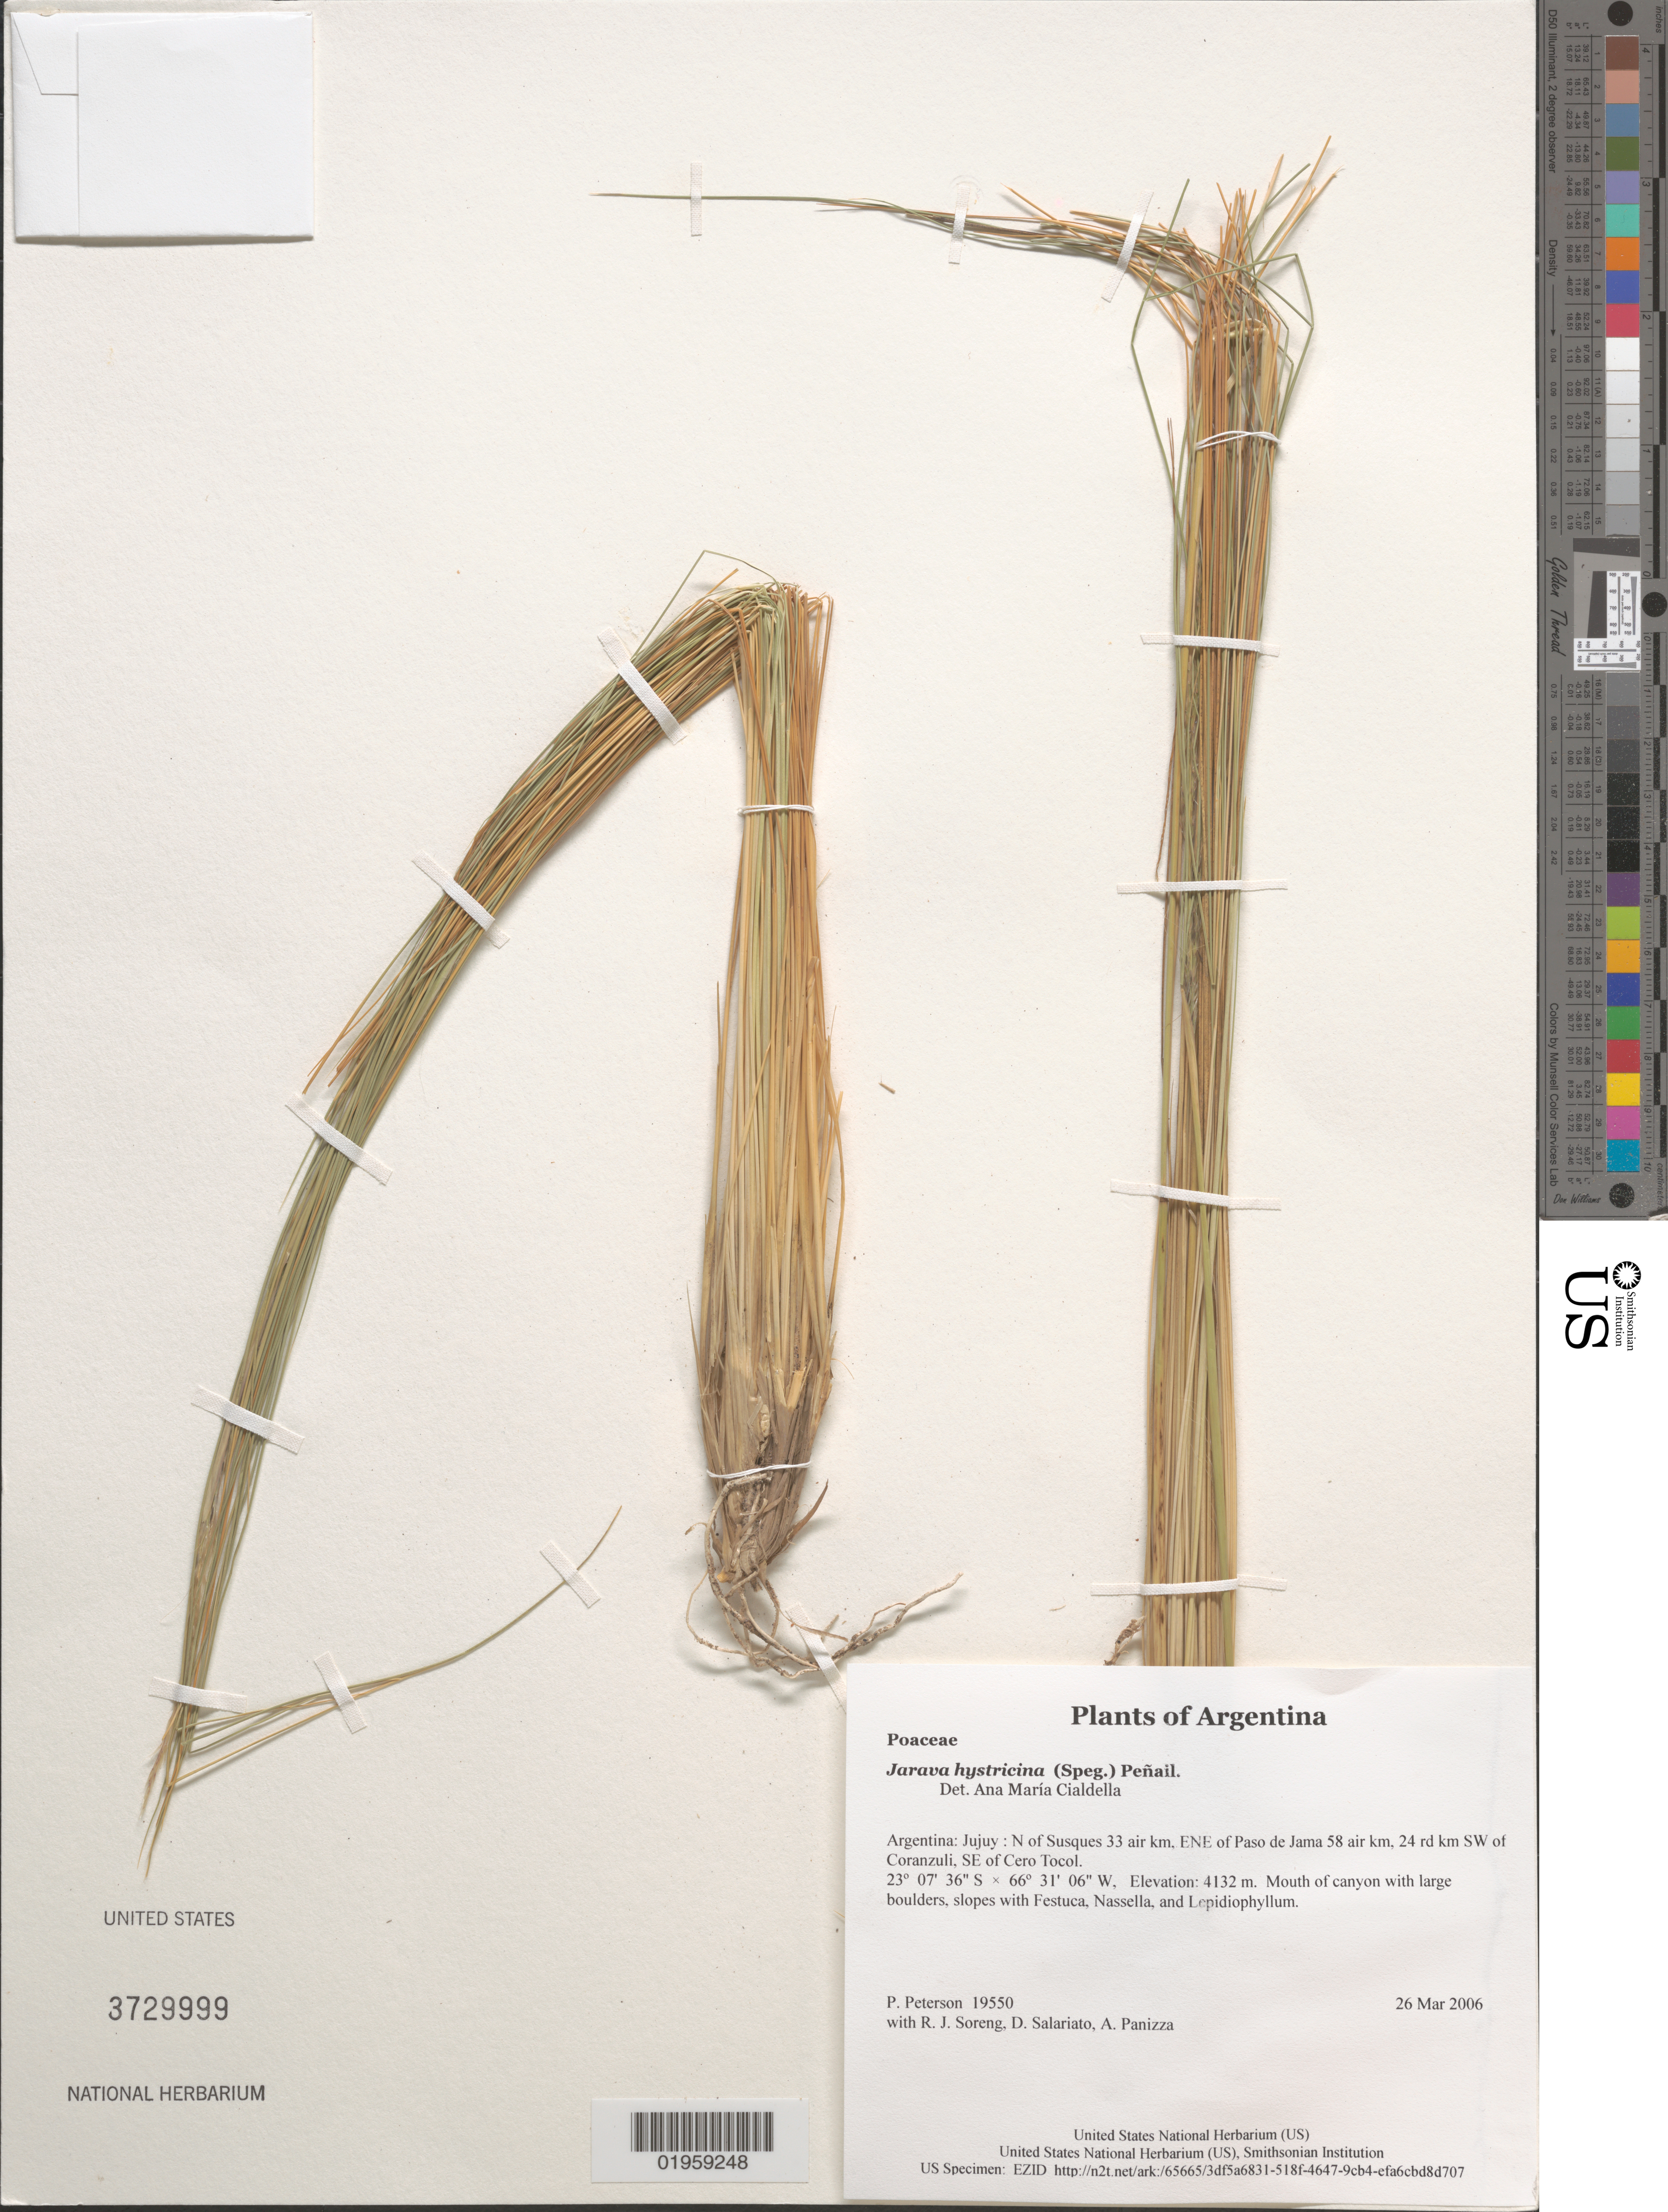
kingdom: Plantae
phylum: Tracheophyta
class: Liliopsida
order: Poales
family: Poaceae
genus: Jarava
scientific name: Jarava hystricina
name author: (Speg.) Peñail.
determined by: Cialdella, A. M.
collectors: P. M. Peterson, R. J. Soreng, D. Salariato & A. Panizza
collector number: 19550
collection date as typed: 26 Mar 2006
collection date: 2006-03-26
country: Argentina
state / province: Jujuy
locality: N of Susques 33 air km, ENE of Paso de Jama 58 air km, 24 rd km SW of Coranzuli, SE of Cero Tocol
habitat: Mouth of canyon with large boulders, slopes with Festuca, Nassella, and Lepidiophyllum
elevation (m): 4132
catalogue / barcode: US 3729999